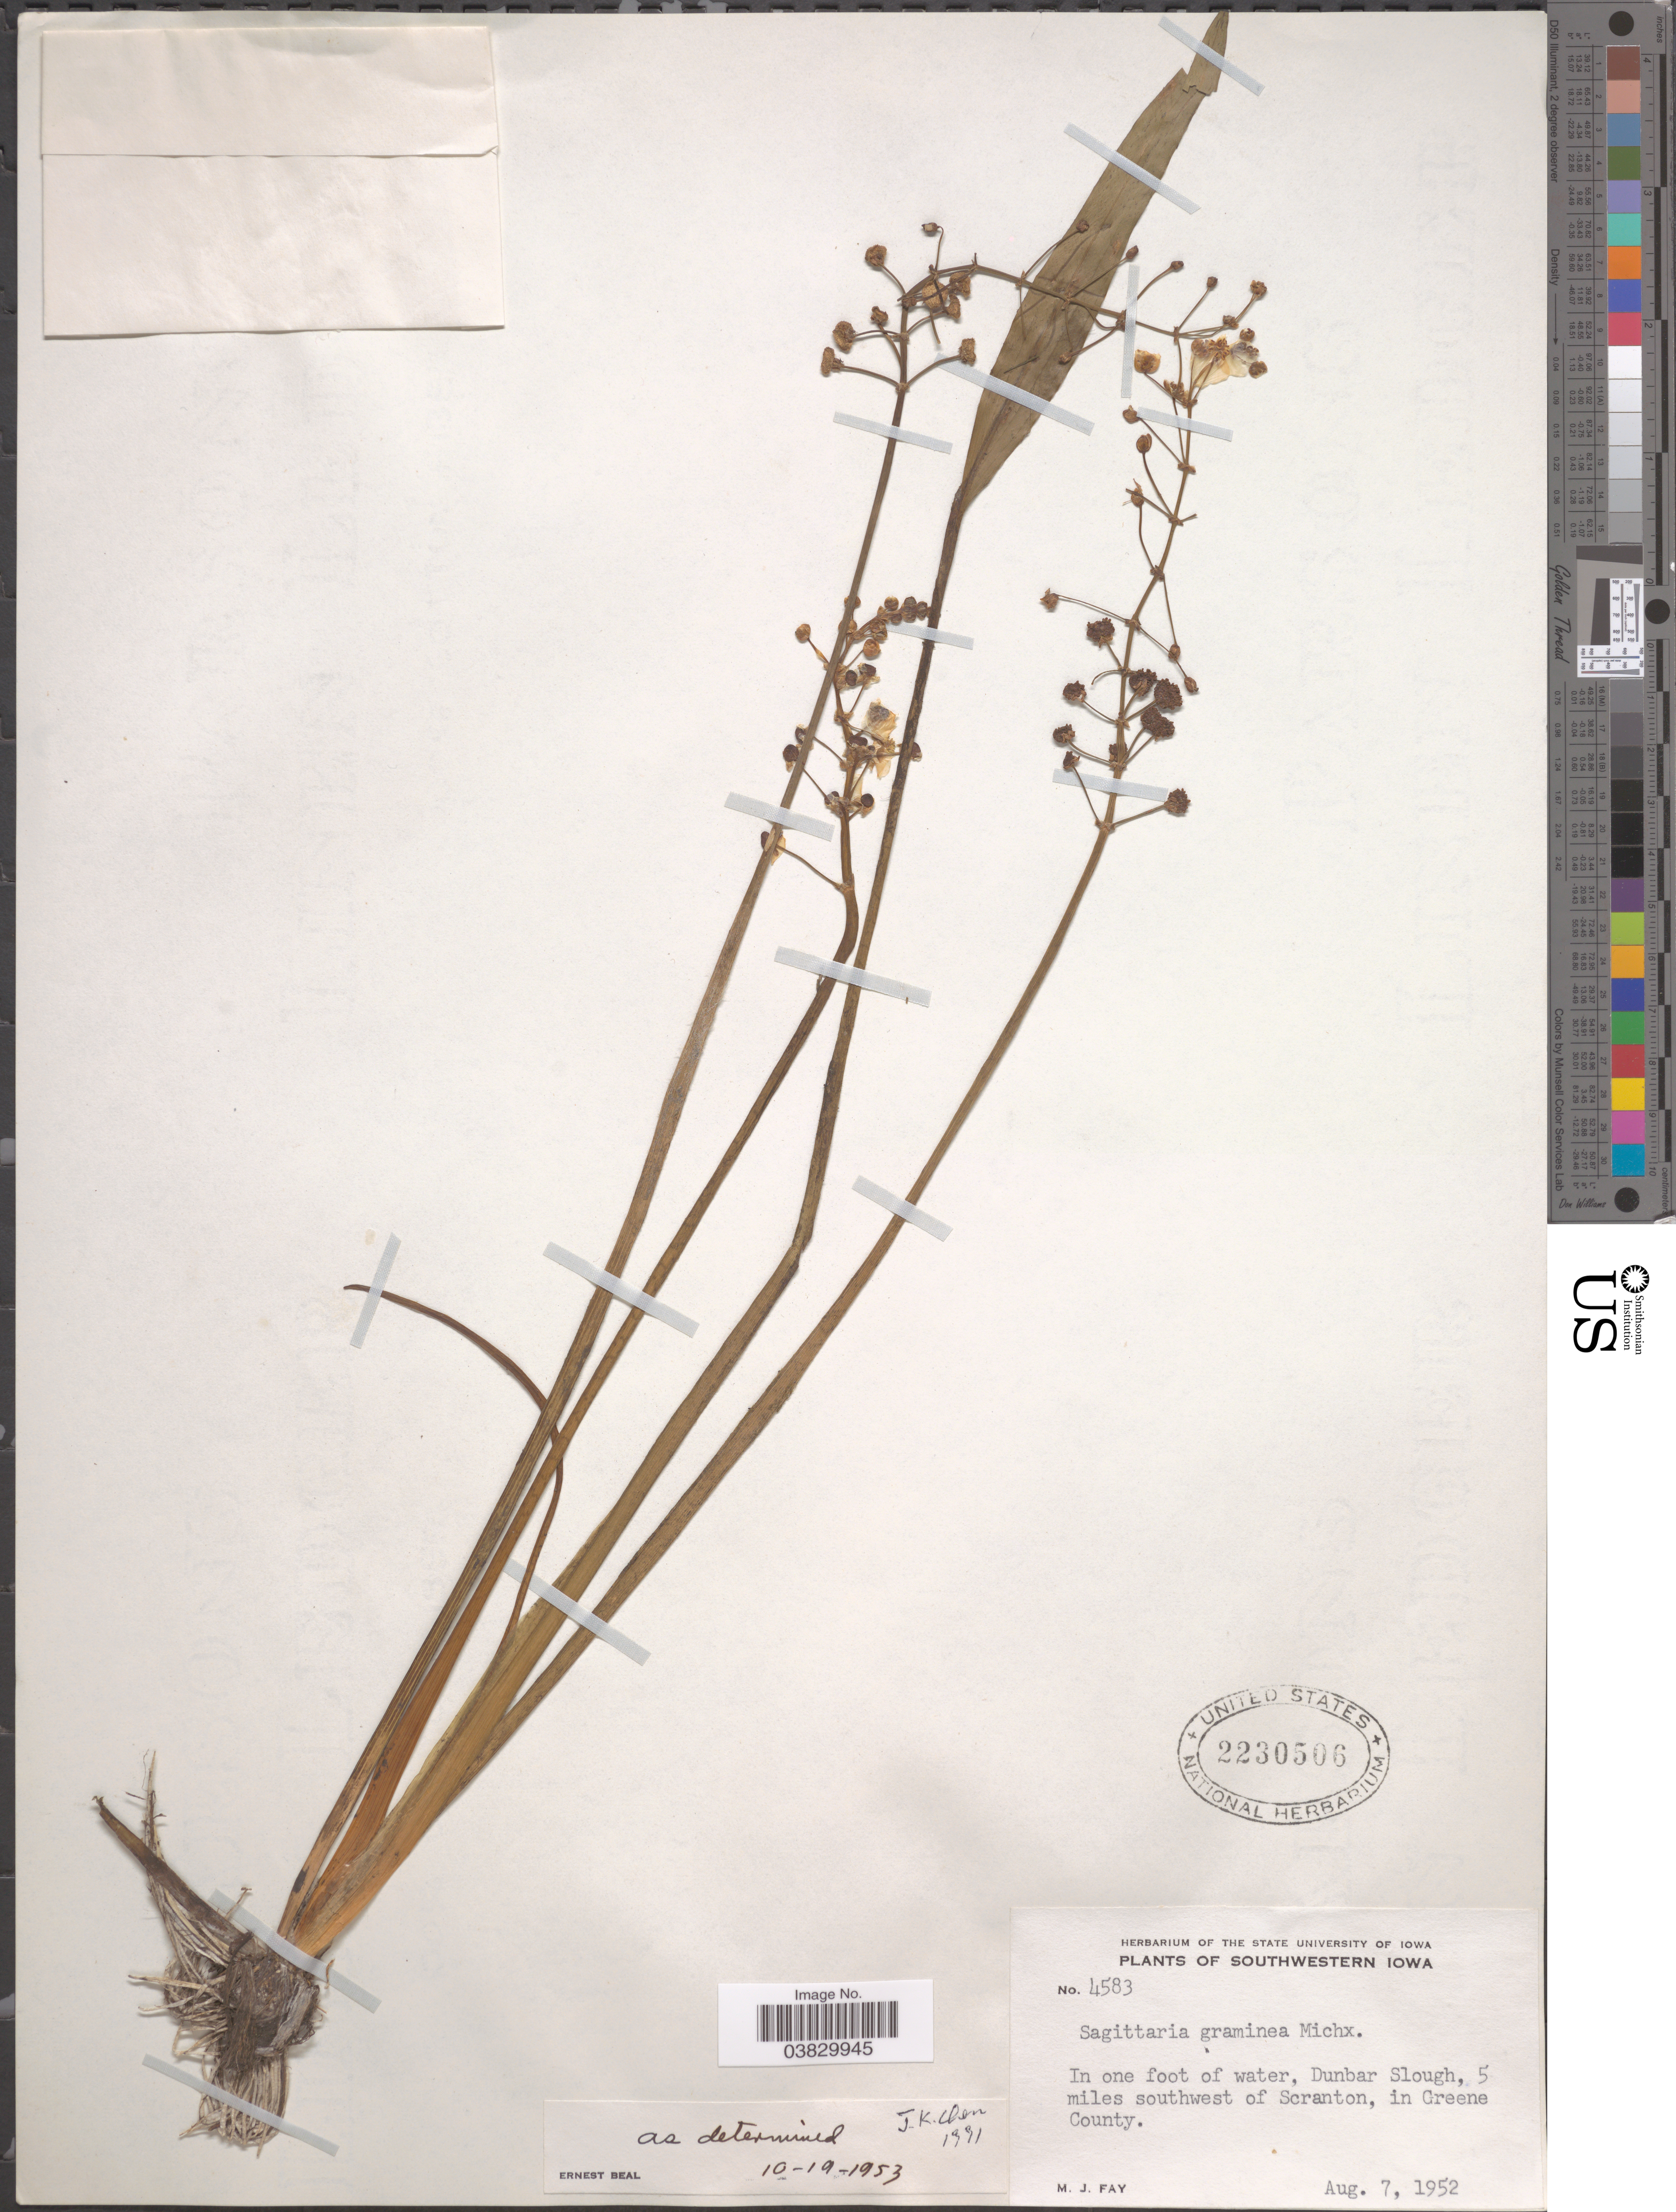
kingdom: Plantae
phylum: Tracheophyta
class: Liliopsida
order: Alismatales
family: Alismataceae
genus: Sagittaria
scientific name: Sagittaria graminea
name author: Michx.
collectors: M. Fay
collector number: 4583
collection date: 1952-08-07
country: United States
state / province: Iowa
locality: Southwestern Iowa. In one foot of water, Dunbar Slough, 5 miles southwest of Scranton, in Greene County.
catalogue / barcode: US 2230506